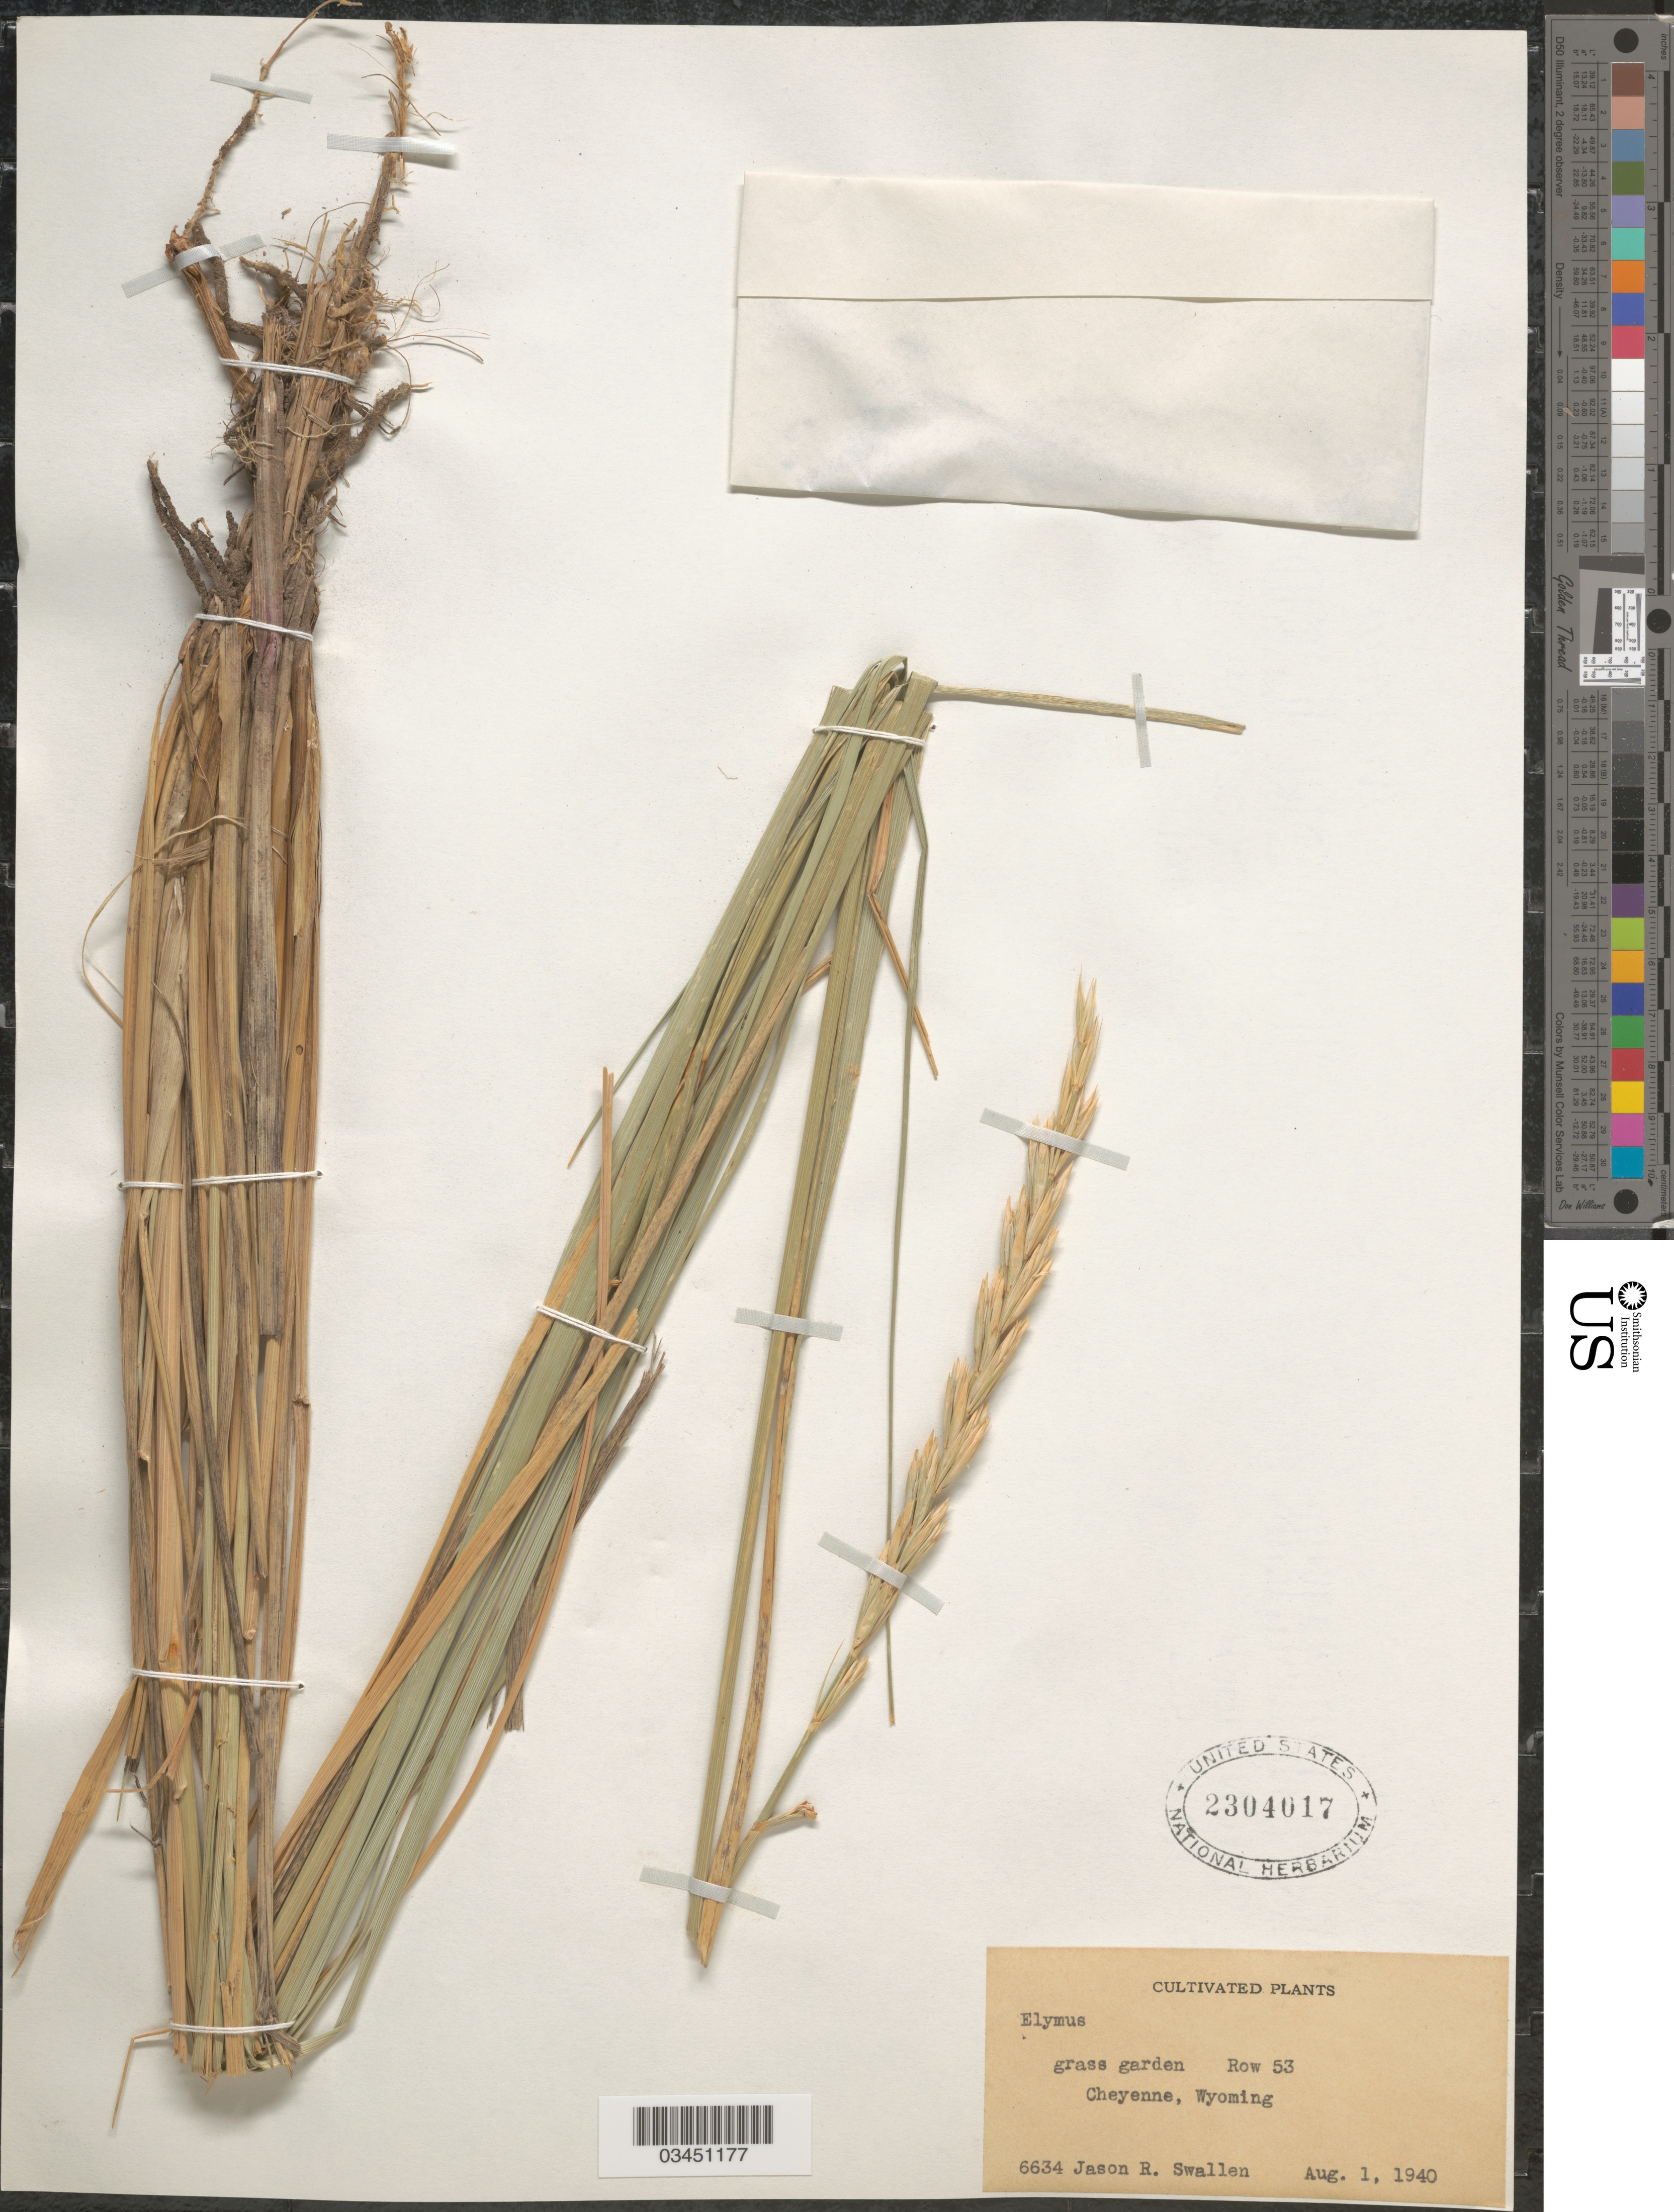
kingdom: Plantae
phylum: Tracheophyta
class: Liliopsida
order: Poales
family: Poaceae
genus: Elymus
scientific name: Elymus sp.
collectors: J. R. Swallen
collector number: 6634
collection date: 1940-08-01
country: United States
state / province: Wyoming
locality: Grass garden. Row 53. Cheyenne.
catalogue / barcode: US 2304017